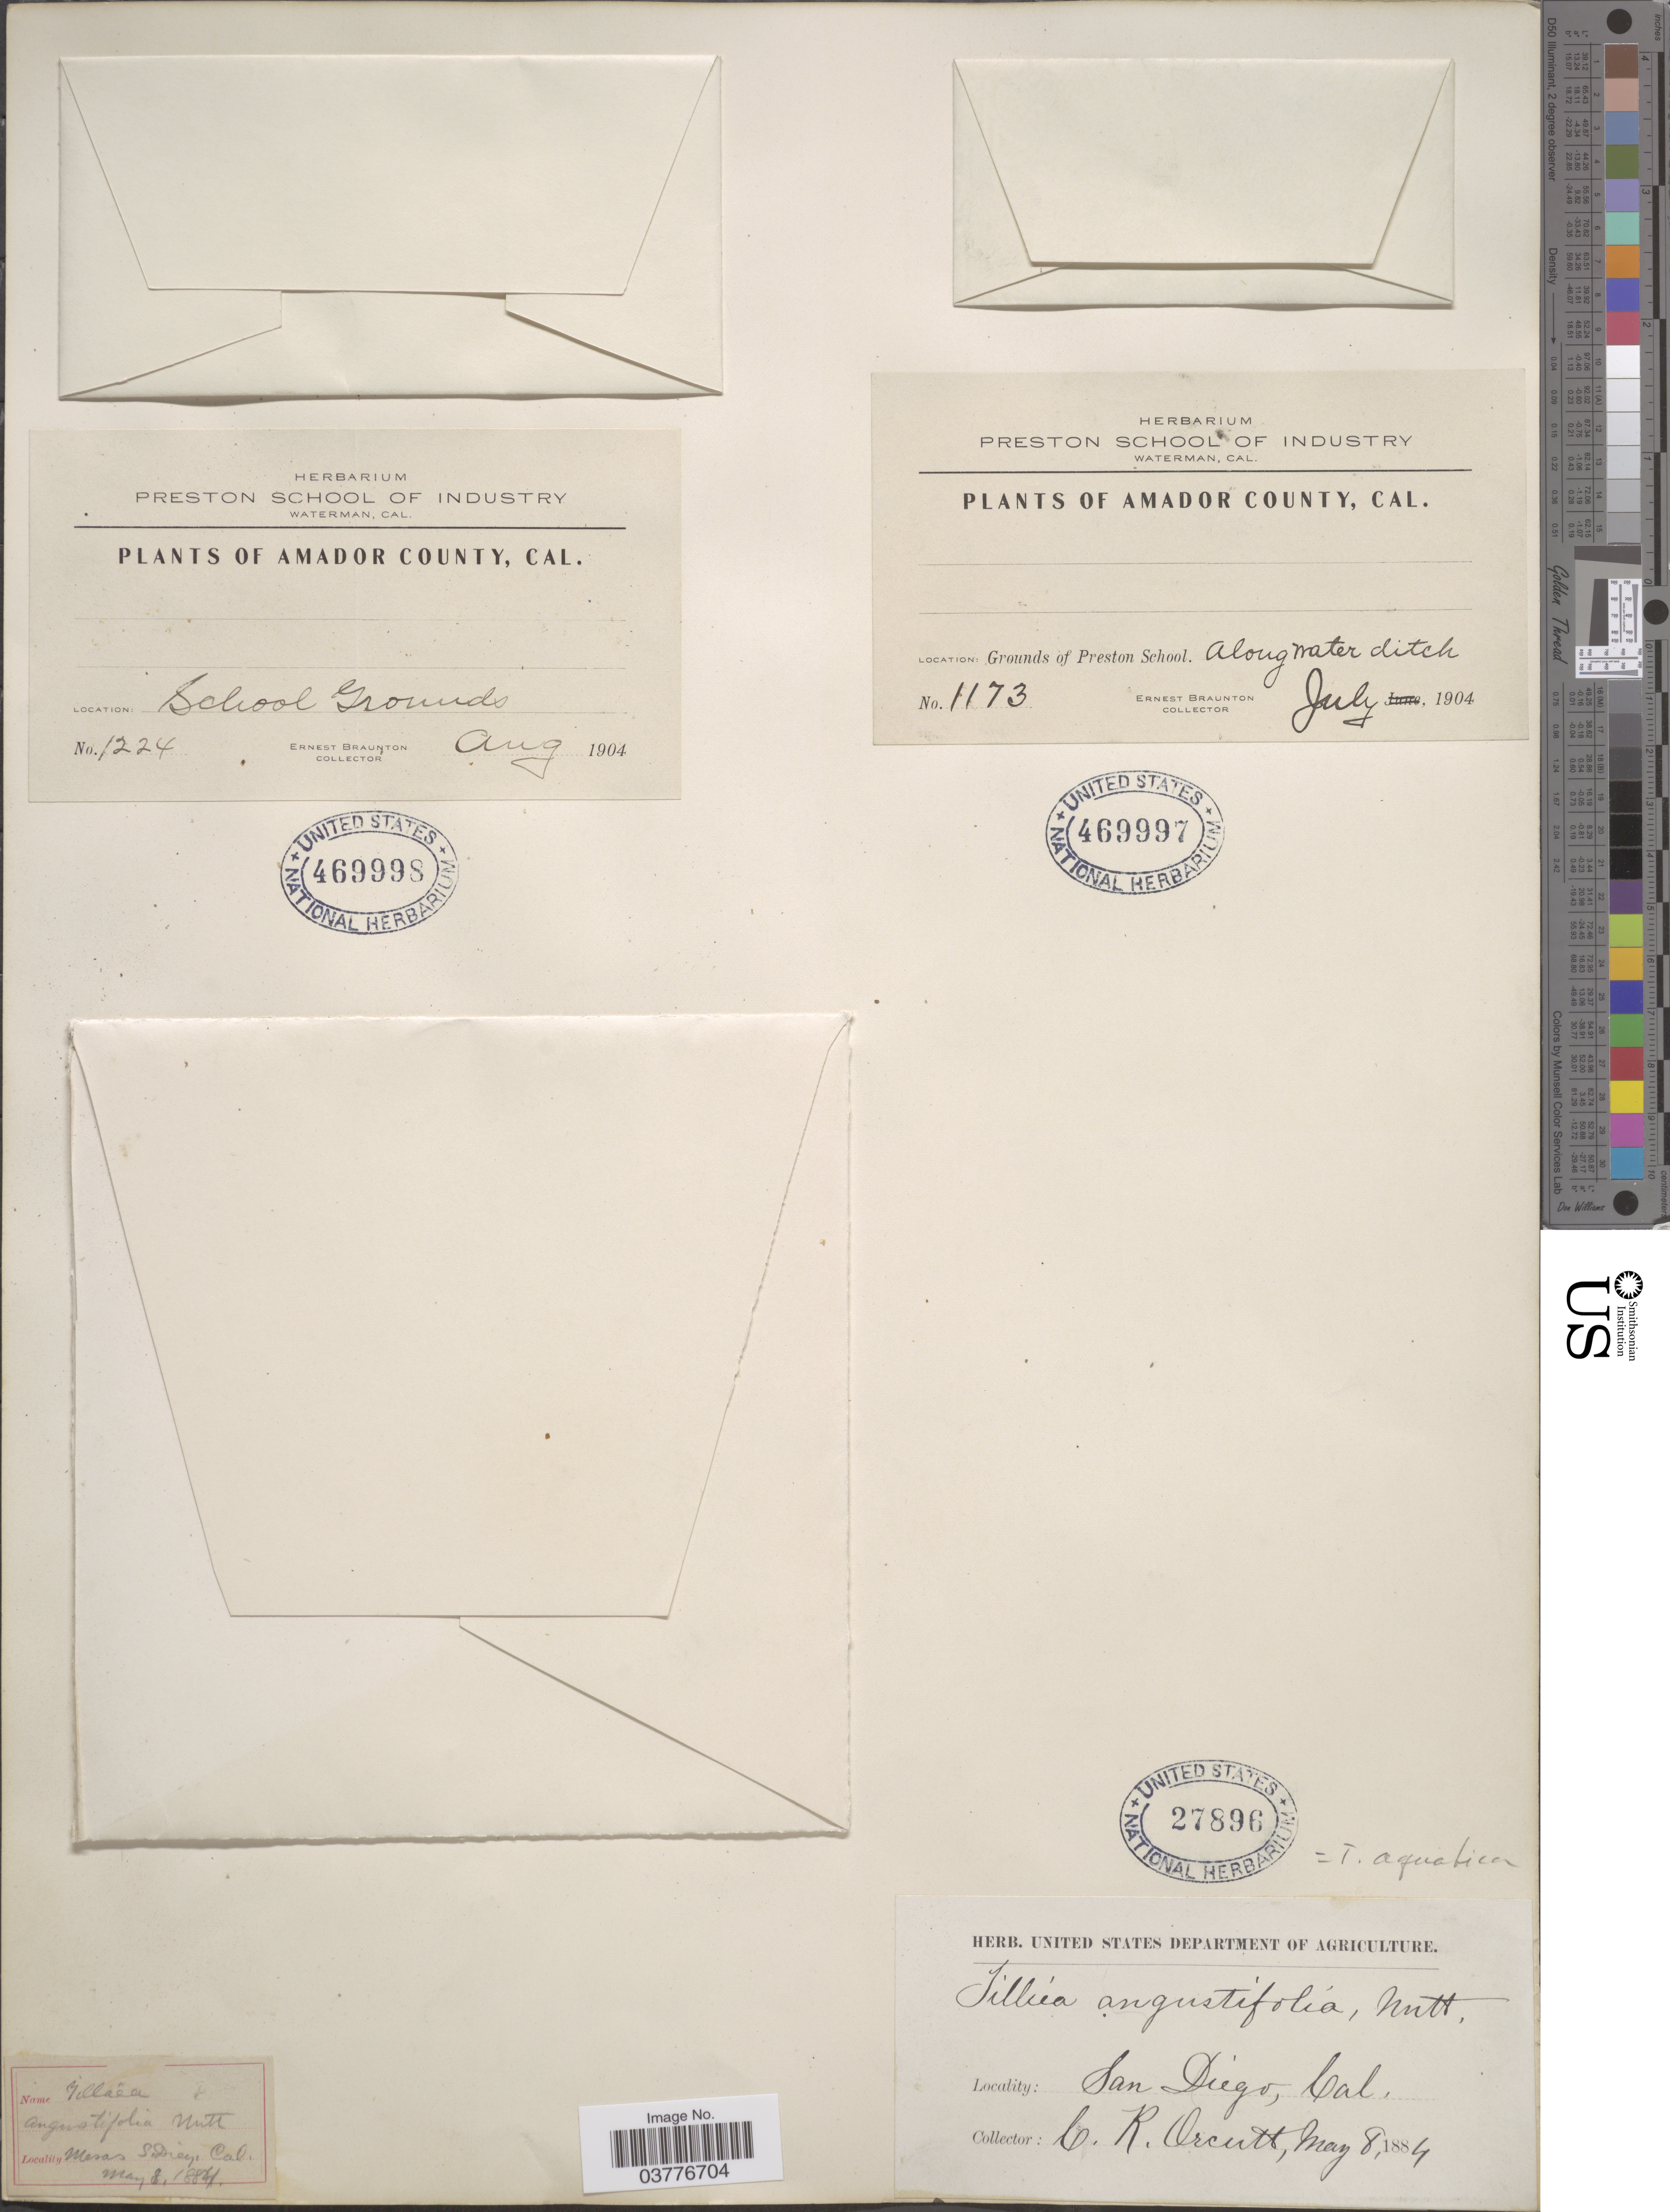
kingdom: Plantae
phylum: Tracheophyta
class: Magnoliopsida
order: Saxifragales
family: Crassulaceae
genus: Crassula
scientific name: Crassula aquatica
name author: (L.) Schönland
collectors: C. R. Orcutt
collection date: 1884-05-08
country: United States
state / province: California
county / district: San Diego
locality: Mesas, San Diego.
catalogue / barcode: US 27896